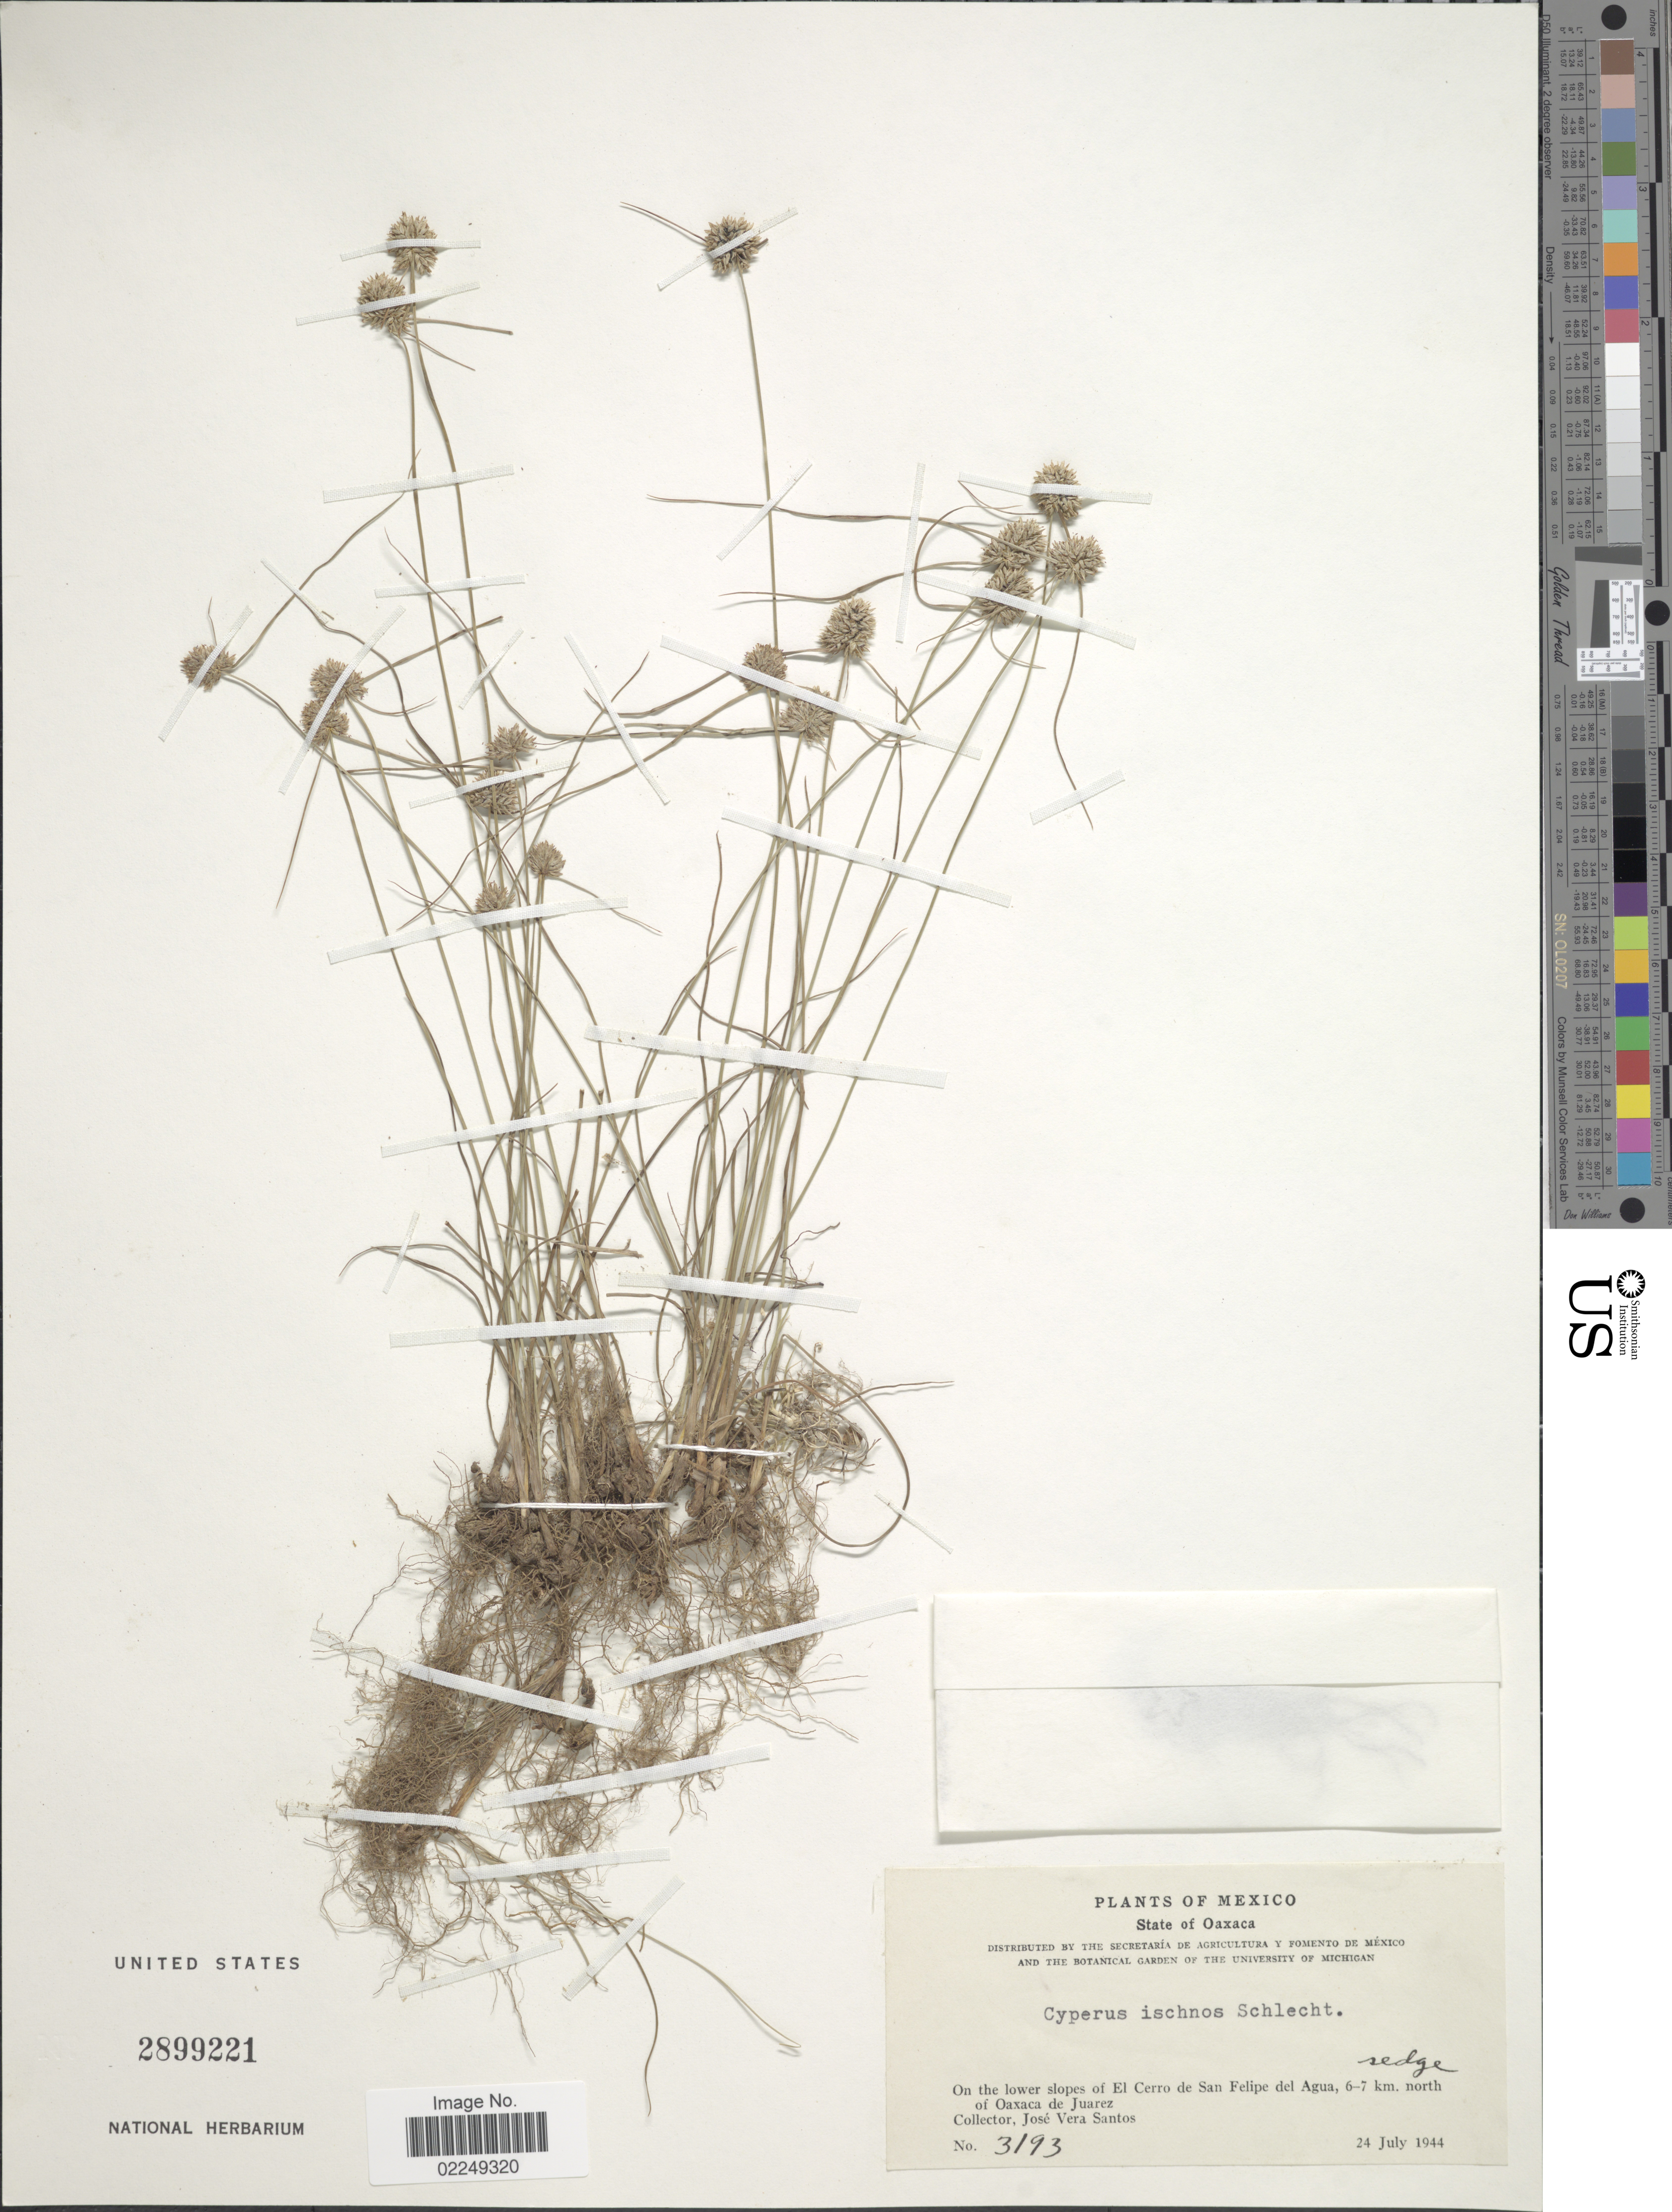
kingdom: Plantae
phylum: Tracheophyta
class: Liliopsida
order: Poales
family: Cyperaceae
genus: Cyperus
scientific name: Cyperus ischnos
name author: Schltdl.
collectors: J. V. Santos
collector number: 3193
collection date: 1944-07-24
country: Mexico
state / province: Oaxaca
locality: State of Oaxaca, On the lower slopes of El Cerro de San Felipe del Agua, 6-7 km north of Oaxaca de Juarez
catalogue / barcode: US 2899221